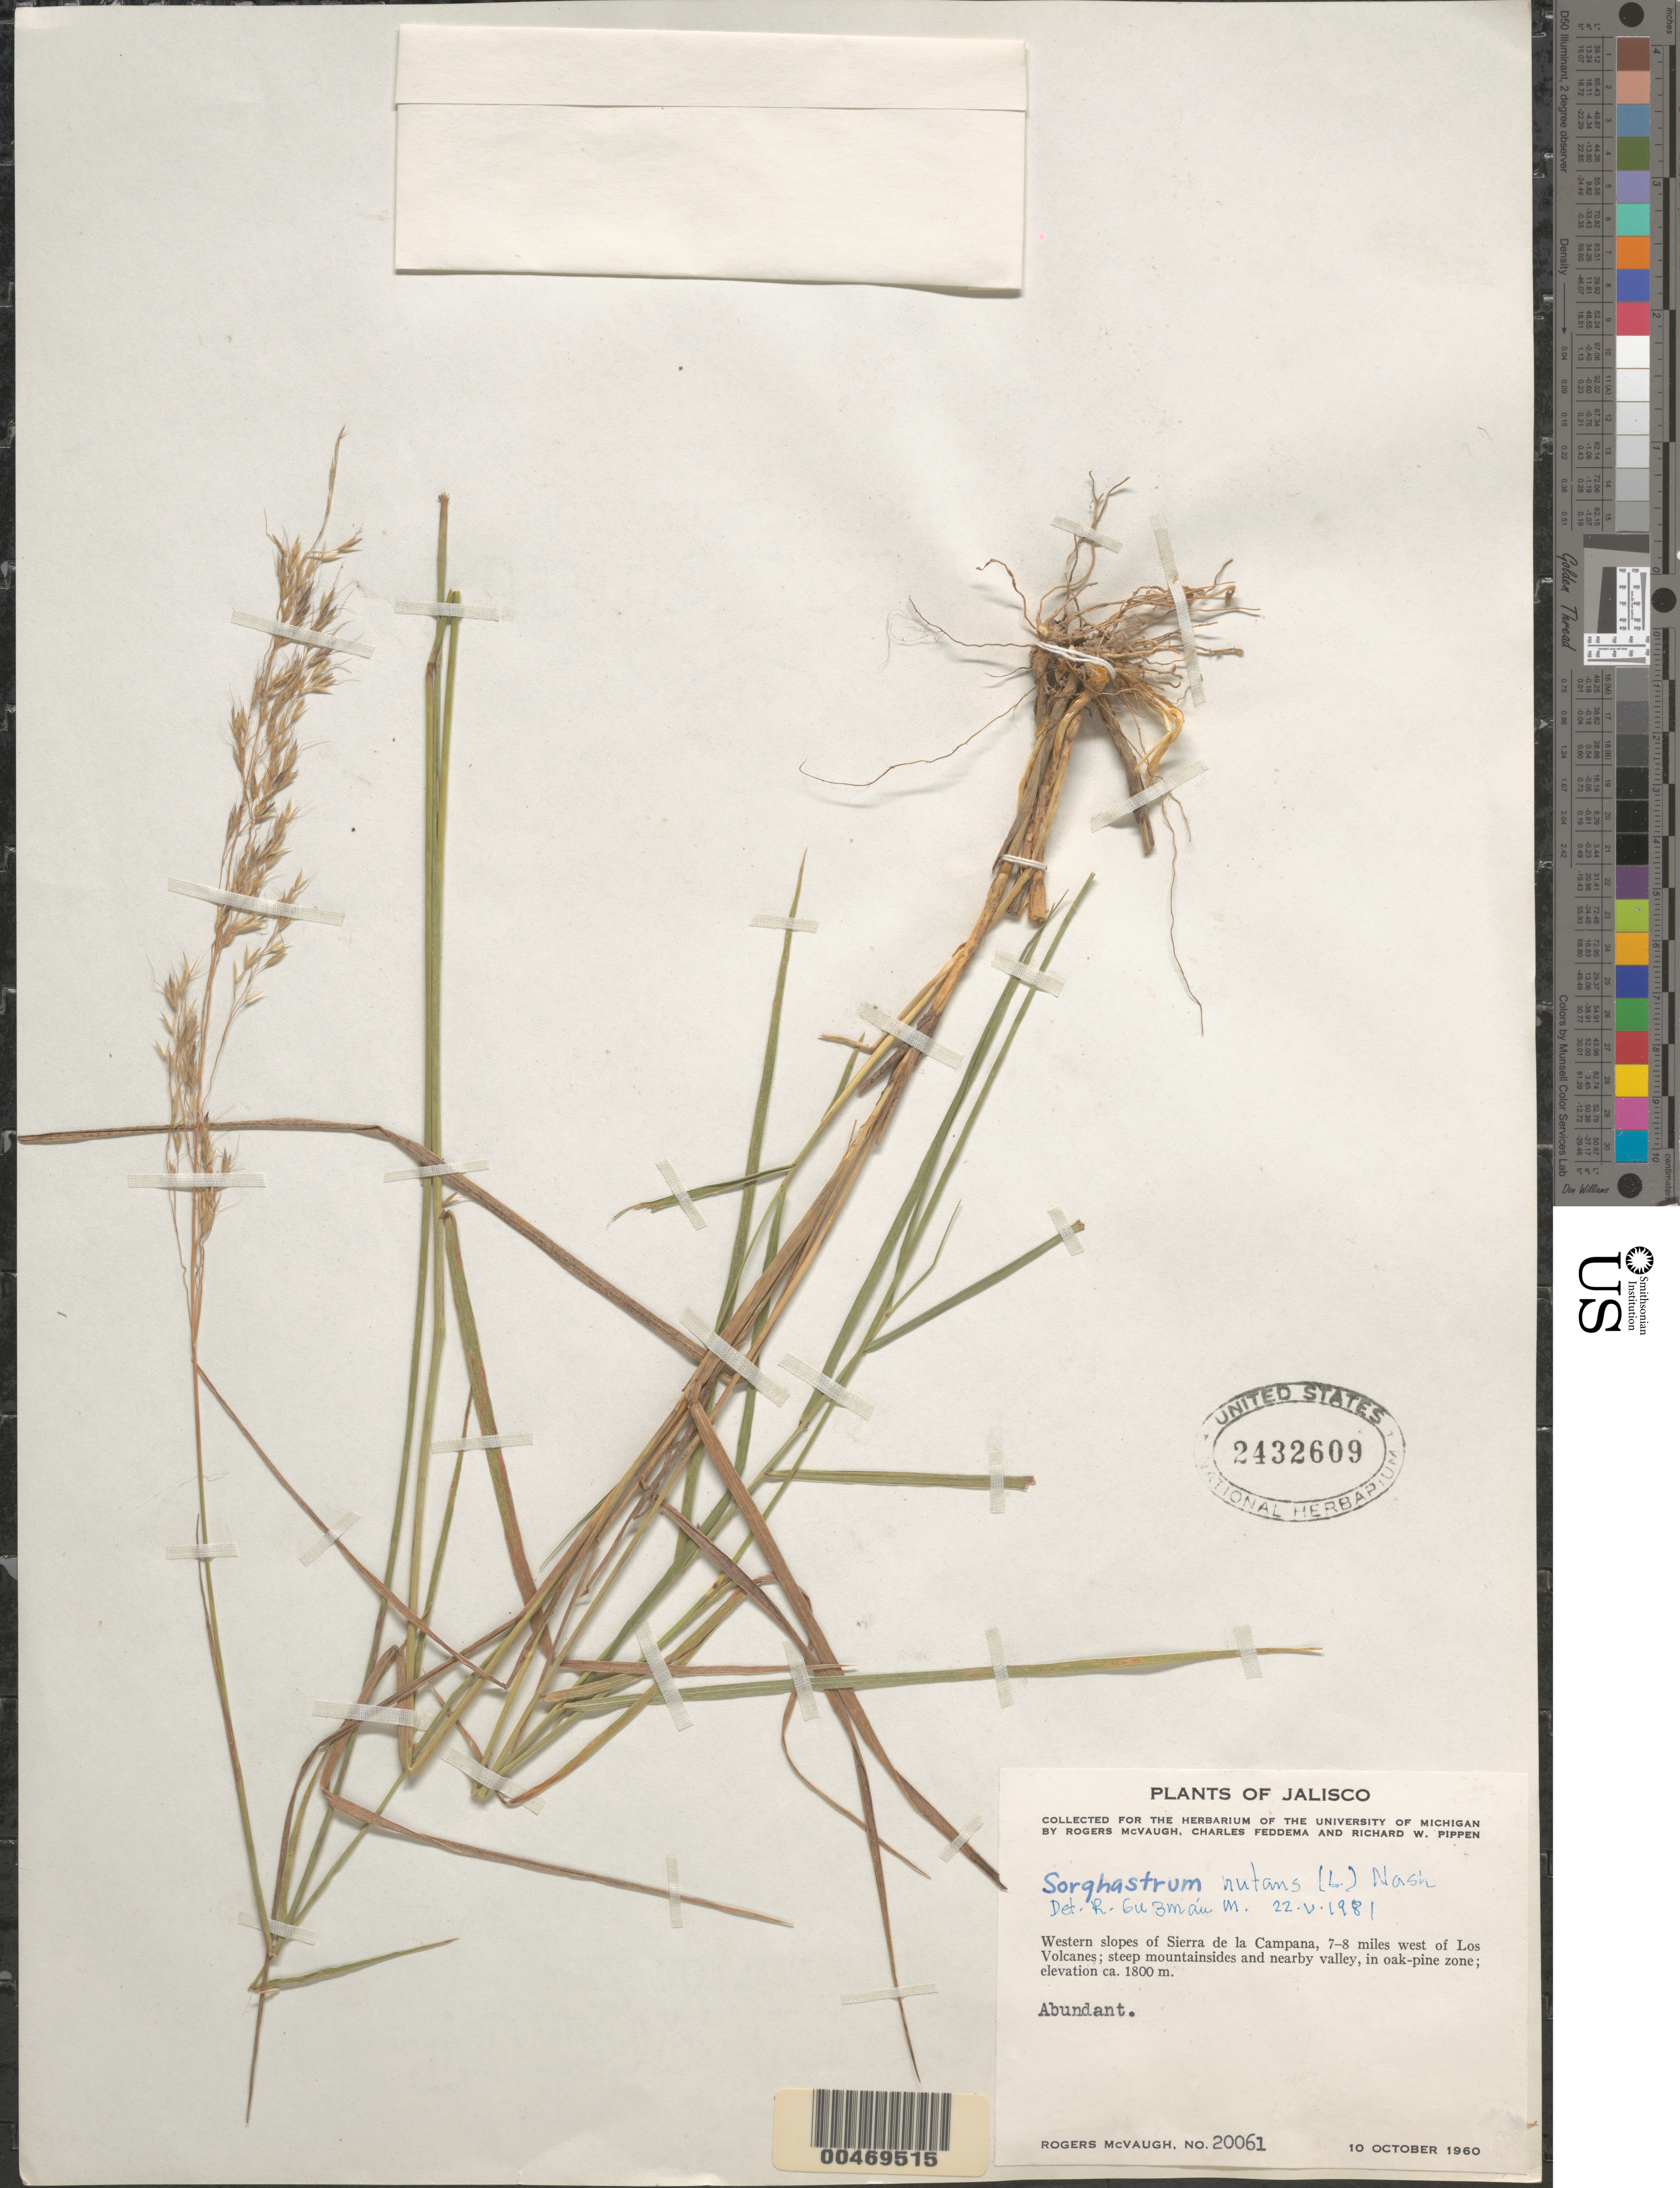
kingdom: Plantae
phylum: Tracheophyta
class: Liliopsida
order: Poales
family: Poaceae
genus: Sorghastrum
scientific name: Sorghastrum nutans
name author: (L.) Nash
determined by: Guzman-M., R.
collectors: R. McVaugh, C. Feddema & R. W. Pippen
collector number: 20061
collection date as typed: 10 Oct 1960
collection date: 1960-10-10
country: Mexico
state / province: Jalisco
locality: W slopes of Sierra de la Campana, 7-8 mi W of Los Volcanes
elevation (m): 1800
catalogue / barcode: US 2432609